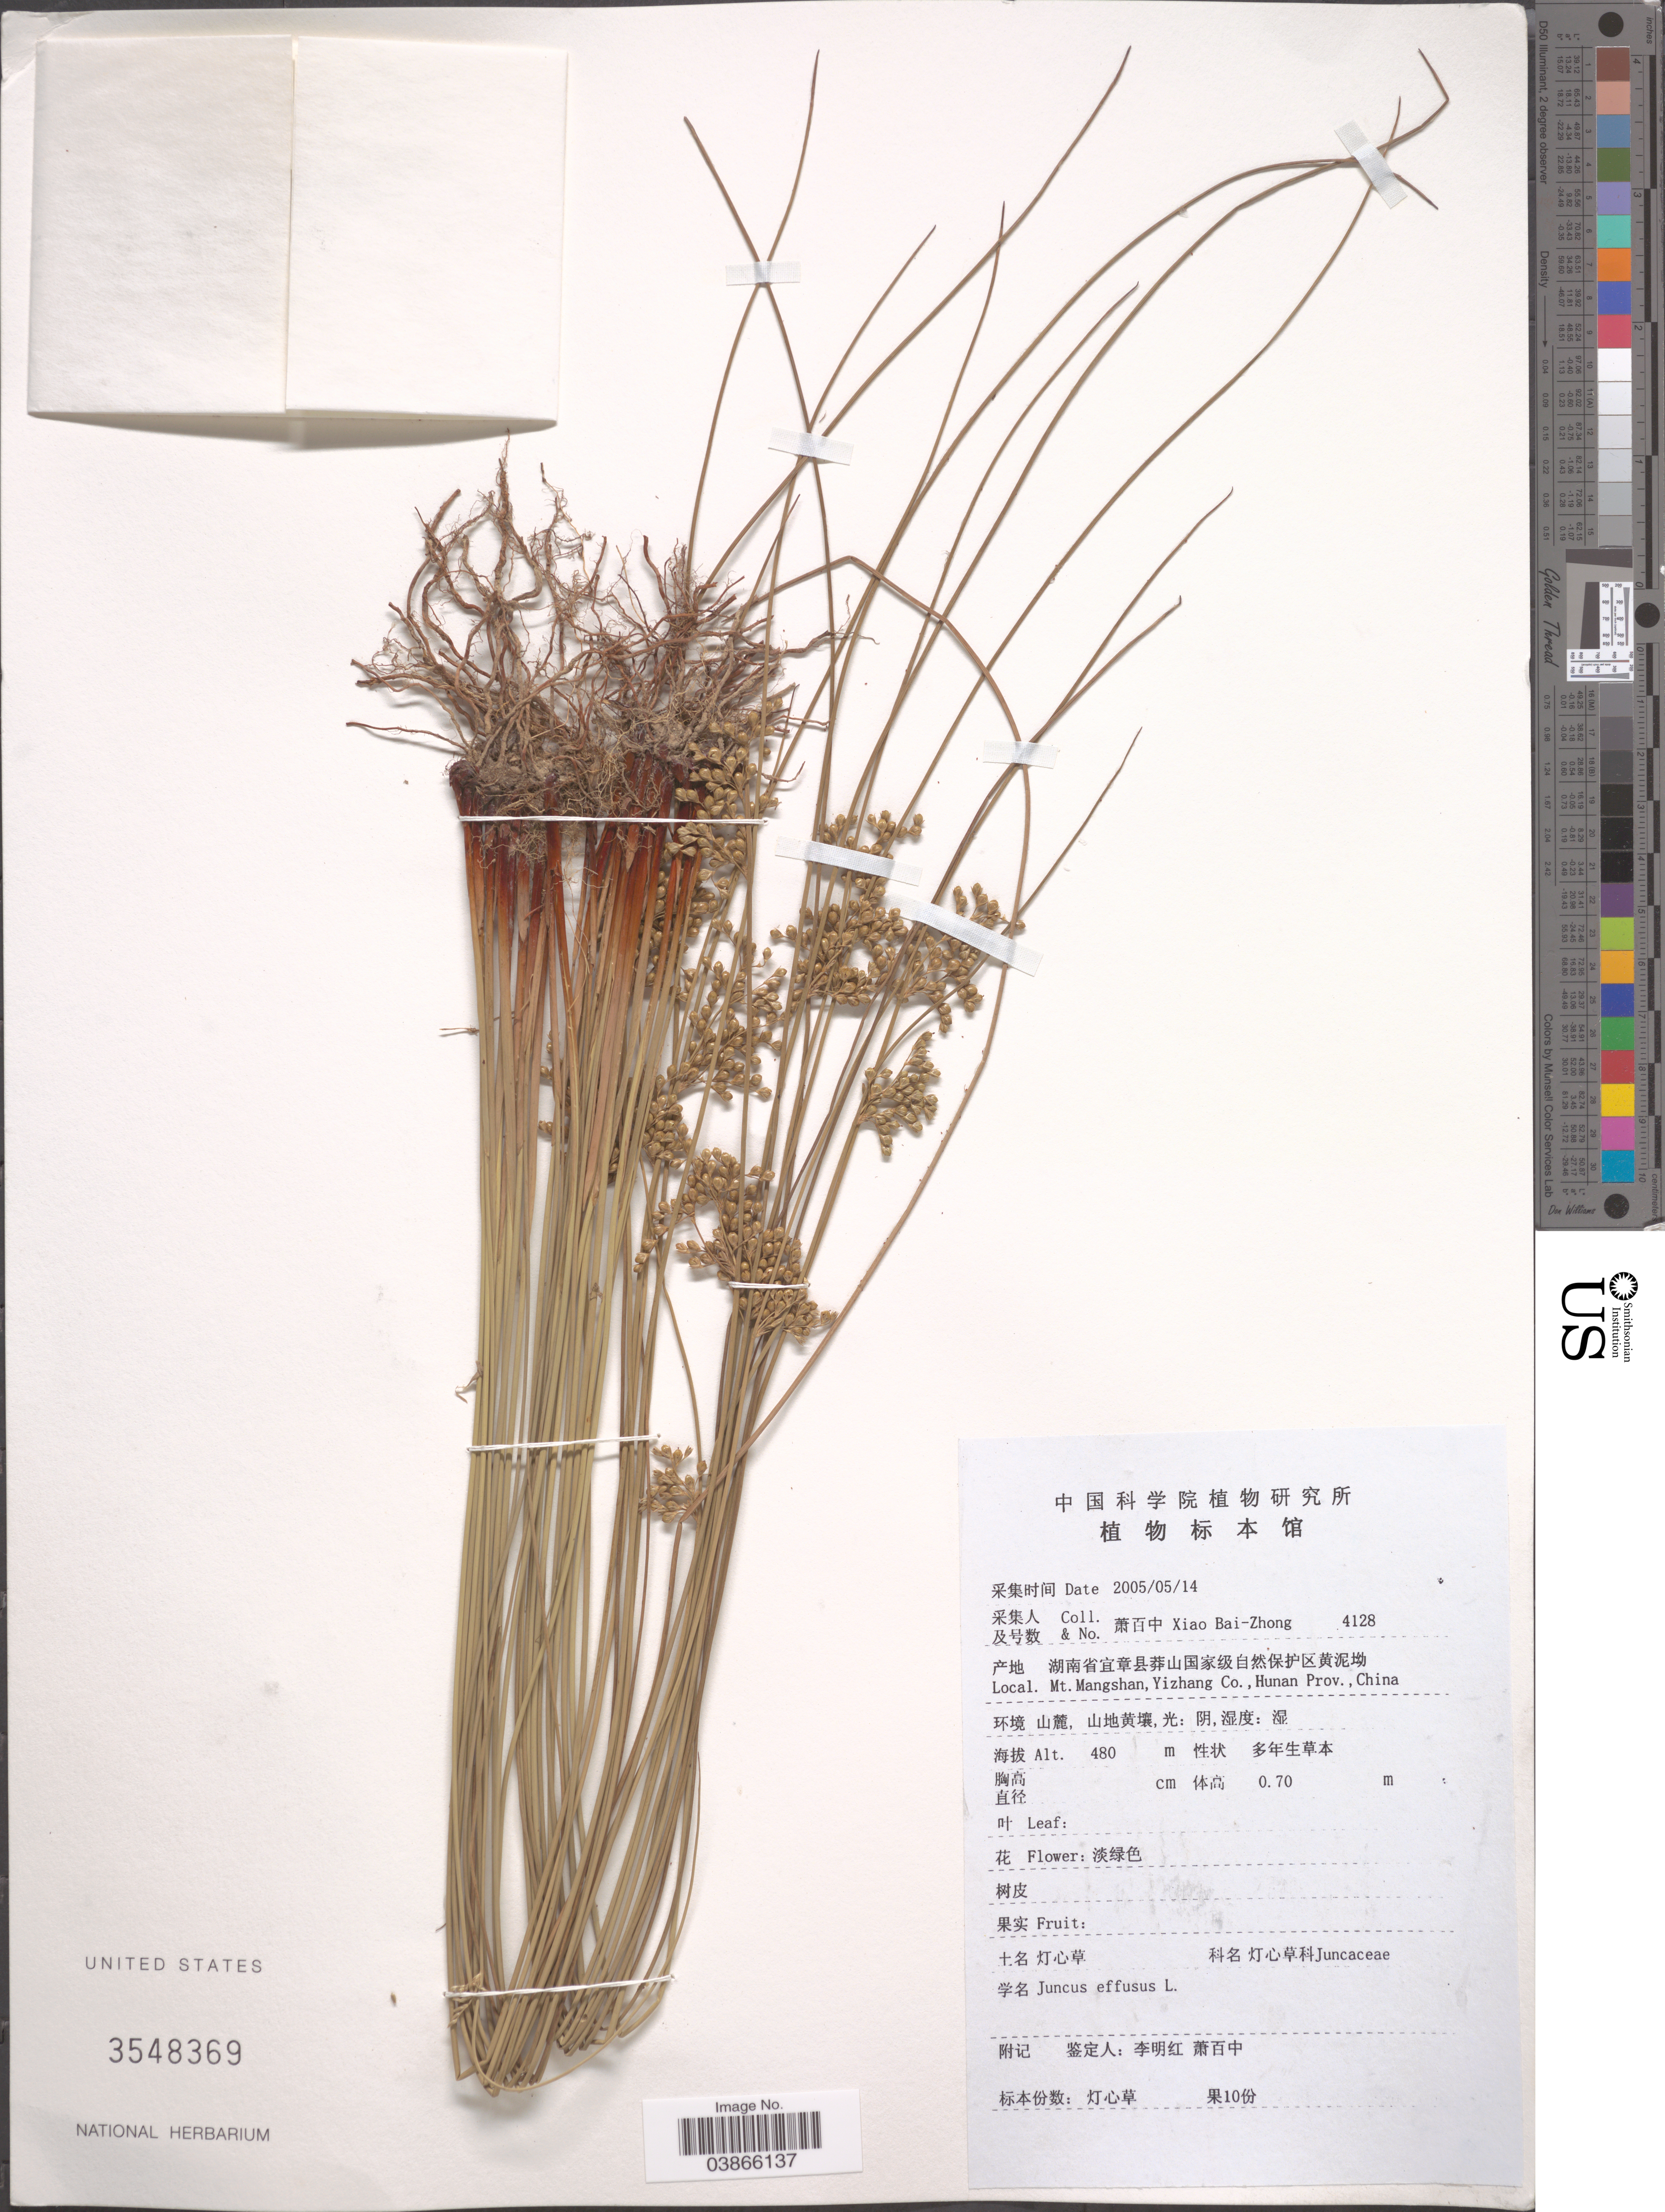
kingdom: Plantae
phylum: Tracheophyta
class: Liliopsida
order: Poales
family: Juncaceae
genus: Juncus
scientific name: Juncus effusus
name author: L.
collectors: B. Z. Xiao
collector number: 4128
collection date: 2005-05-14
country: China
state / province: Hunan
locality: Mt. Mangshan, Yizhang Co.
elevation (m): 480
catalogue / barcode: US 3548369